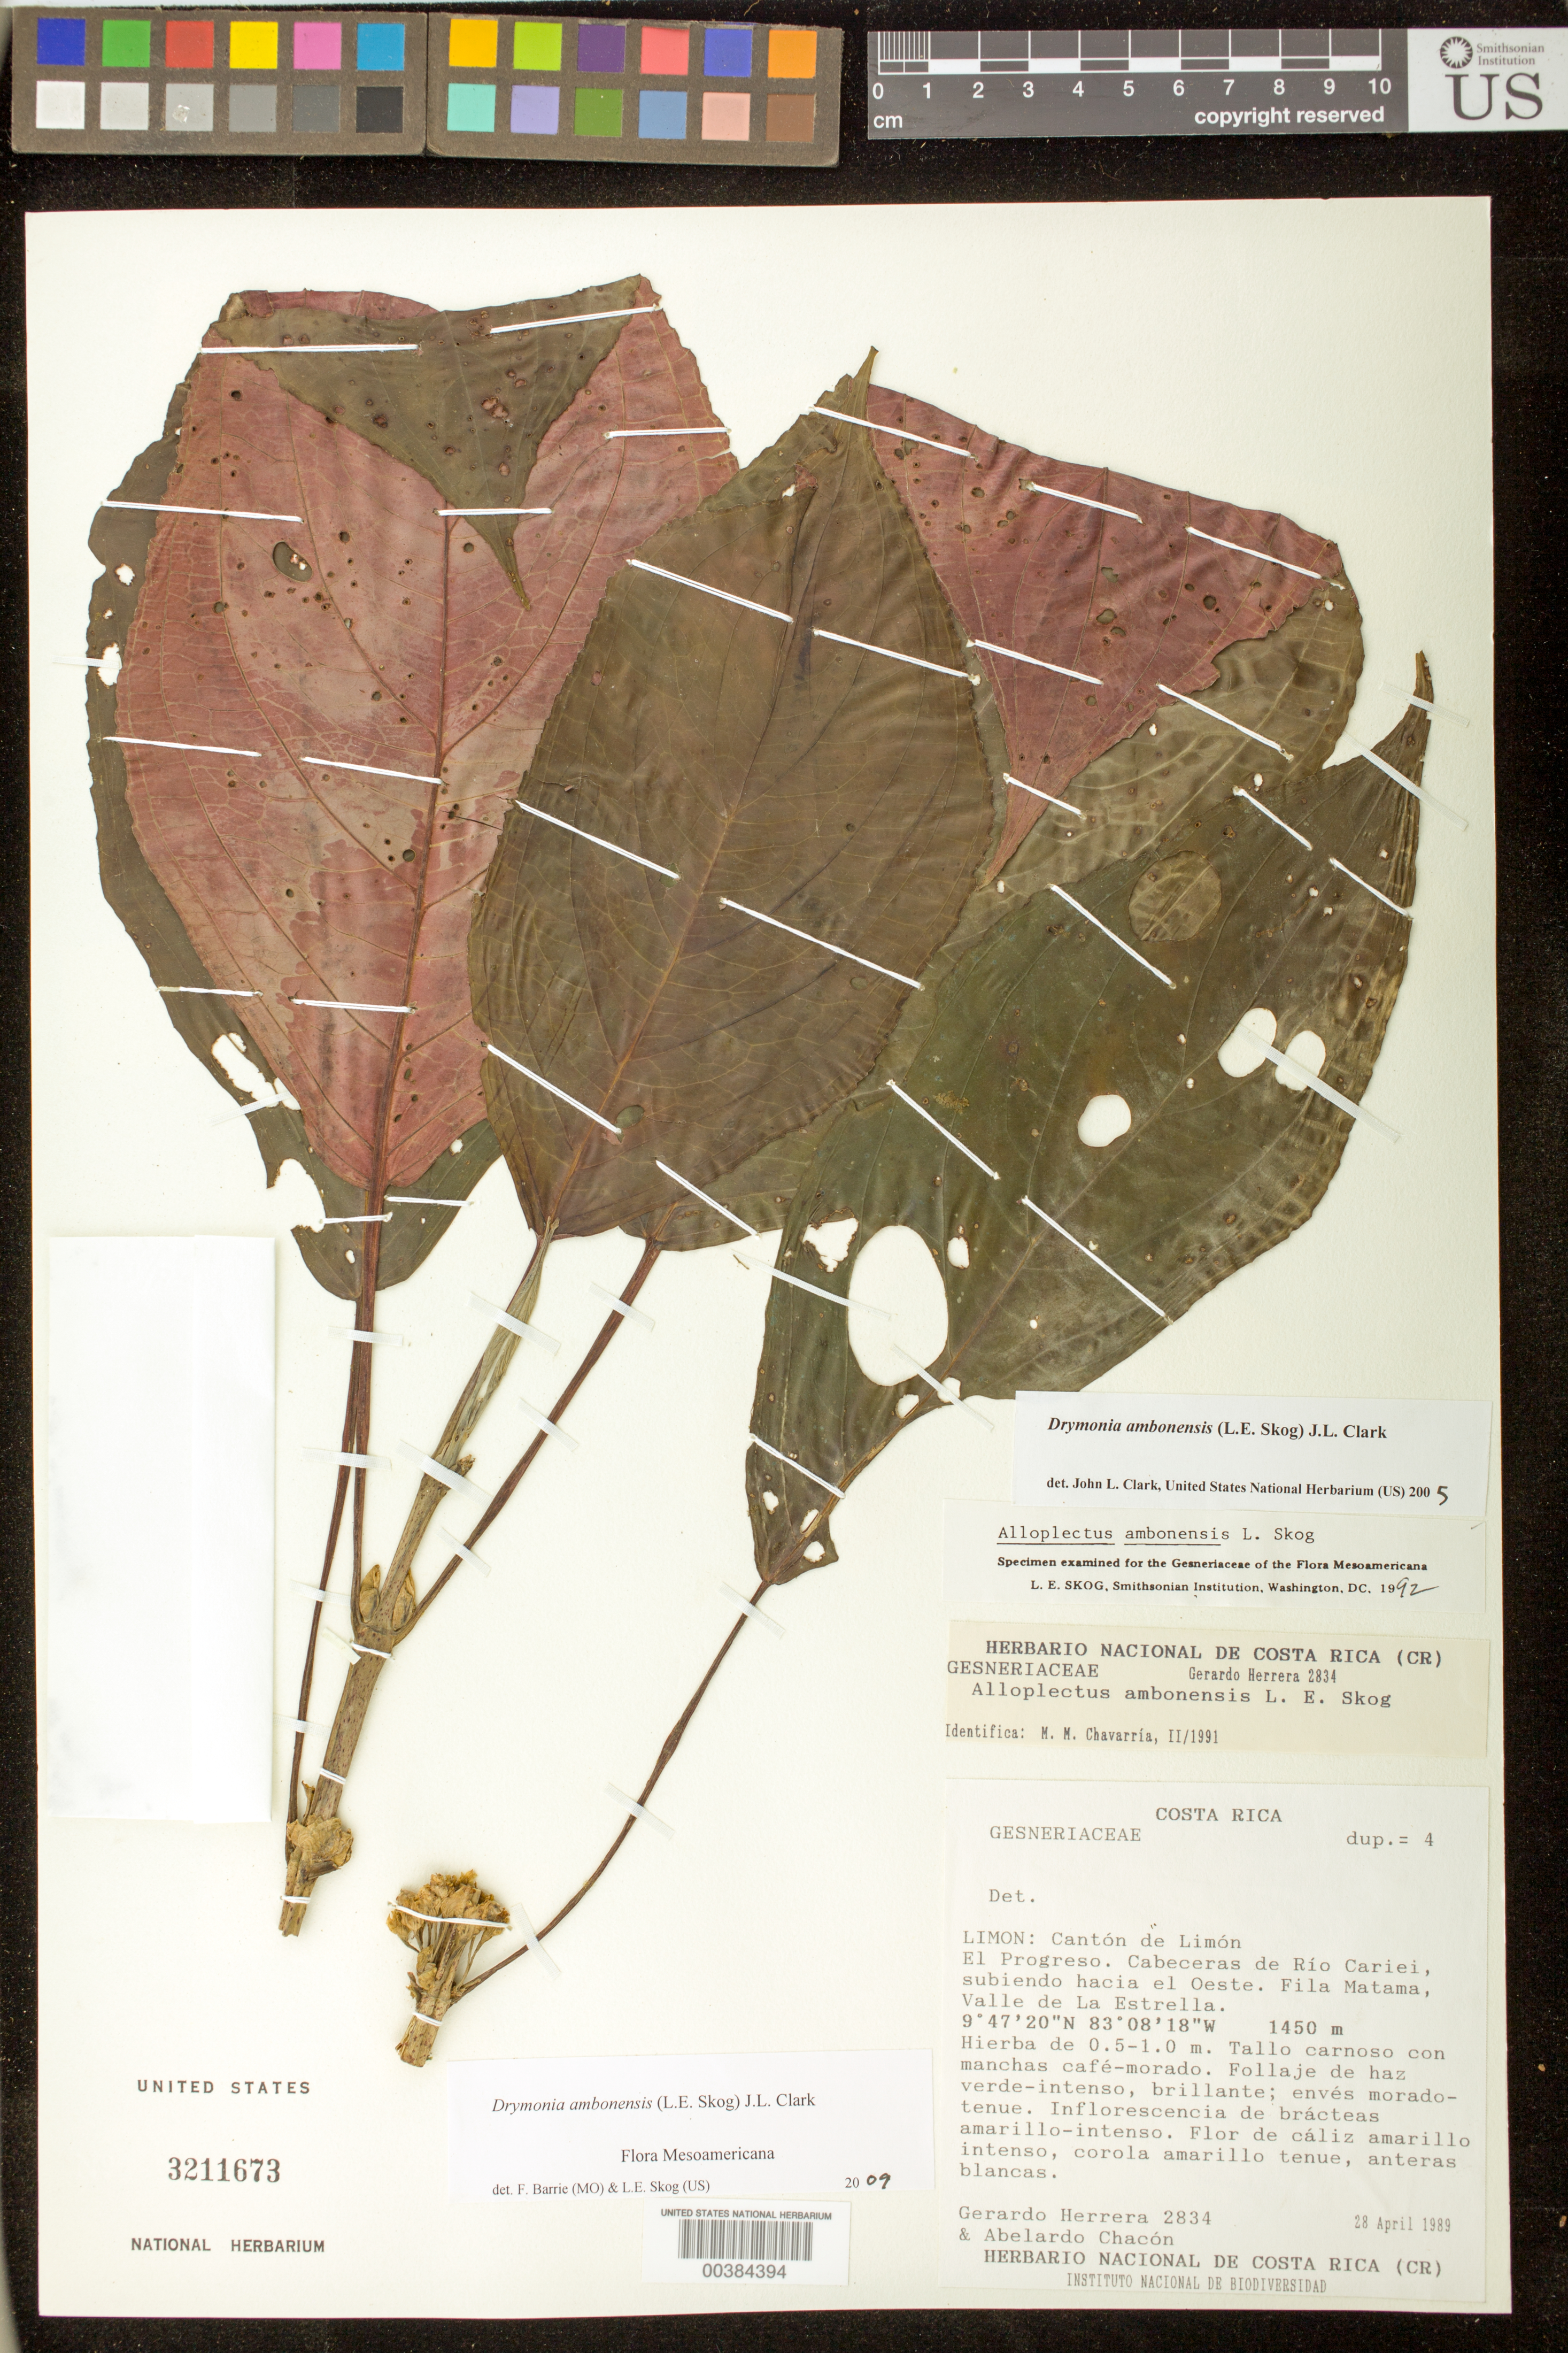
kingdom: Plantae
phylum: Tracheophyta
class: Magnoliopsida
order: Lamiales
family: Gesneriaceae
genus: Drymonia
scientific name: Drymonia ambonensis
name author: (L.E. Skog) J.L. Clark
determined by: Clark, J. L., (SEL), The Marie Selby Botanical Garden (UNITED STATES)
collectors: G. Herrera & A. Chacón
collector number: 2834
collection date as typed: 28 Apr 1989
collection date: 1989-04-28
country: Costa Rica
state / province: Limón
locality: Cantón de Limón, E. Progreso. Cabeceras de Rio Cariei, subiendo hacia el Oeste. Fila Matama. Valle de La Estrella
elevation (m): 1450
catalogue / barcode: US 3211673